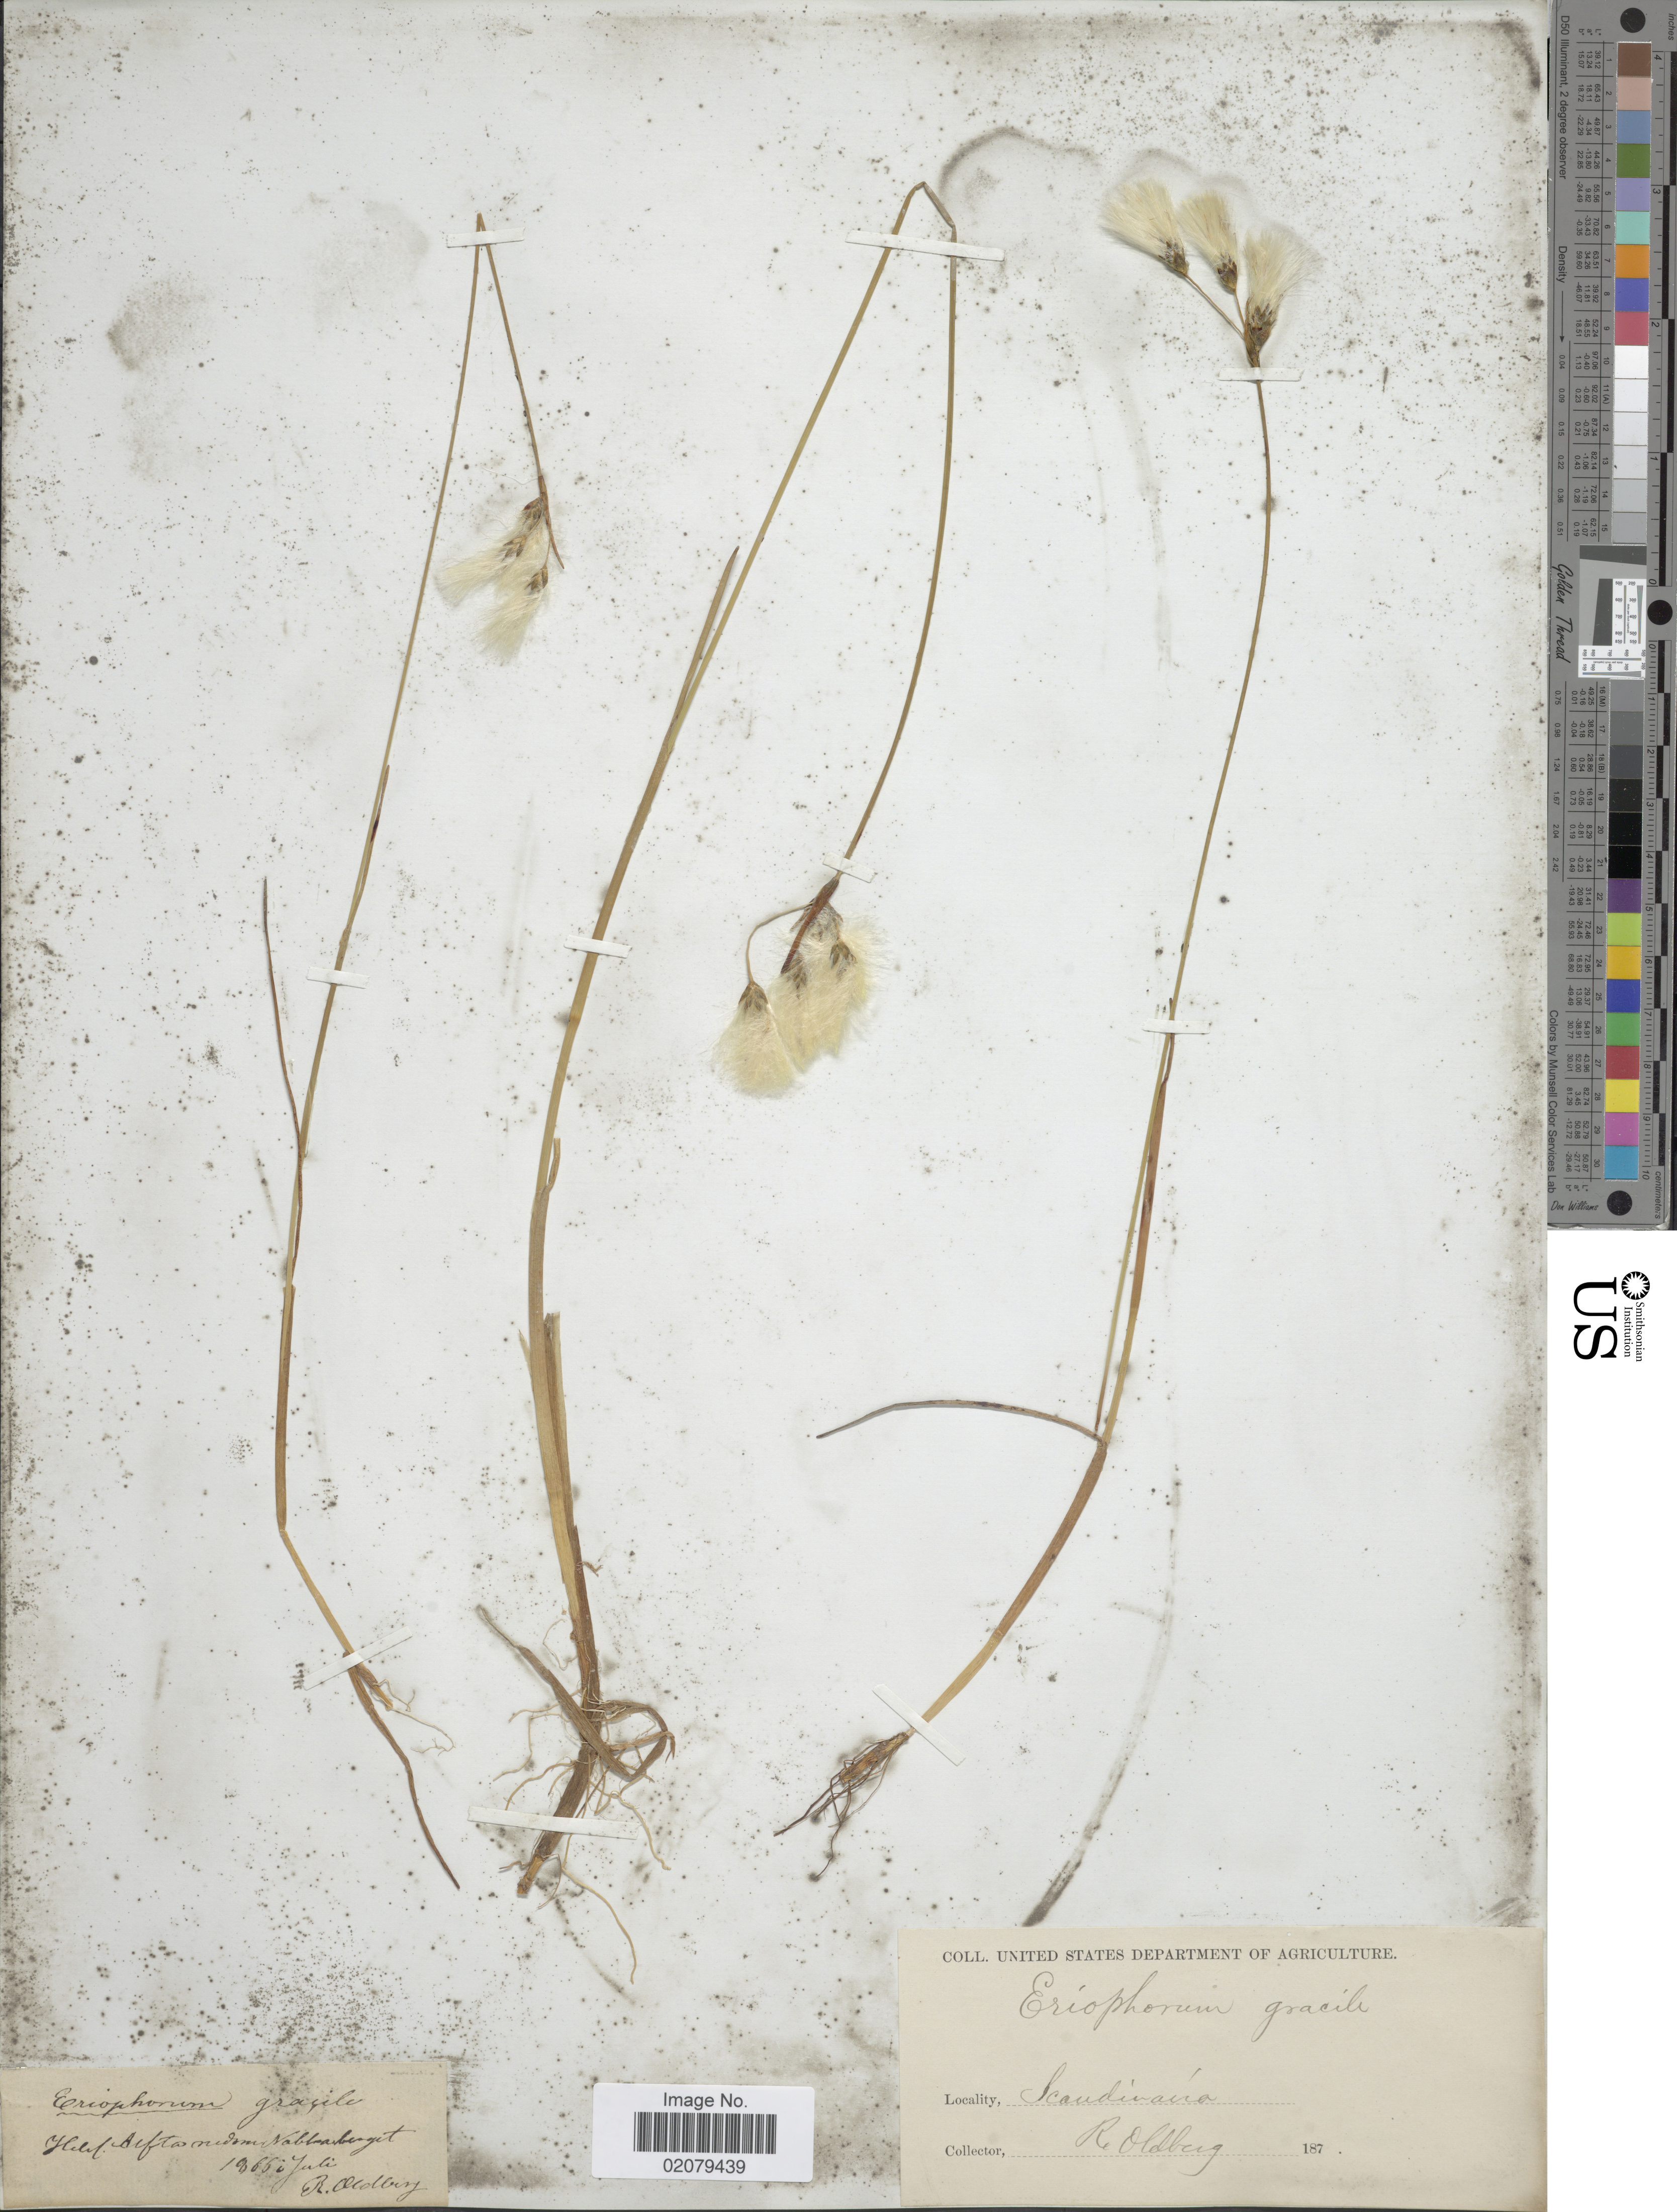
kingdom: Plantae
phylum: Tracheophyta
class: Liliopsida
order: Poales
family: Cyperaceae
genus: Eriophorum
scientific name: Eriophorum gracile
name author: W.D.J. Koch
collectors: R. Oldberg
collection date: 1866-07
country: Sweden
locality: Scandinavia, Helsl. Alfta nedem Nobbaberget [interpreted].